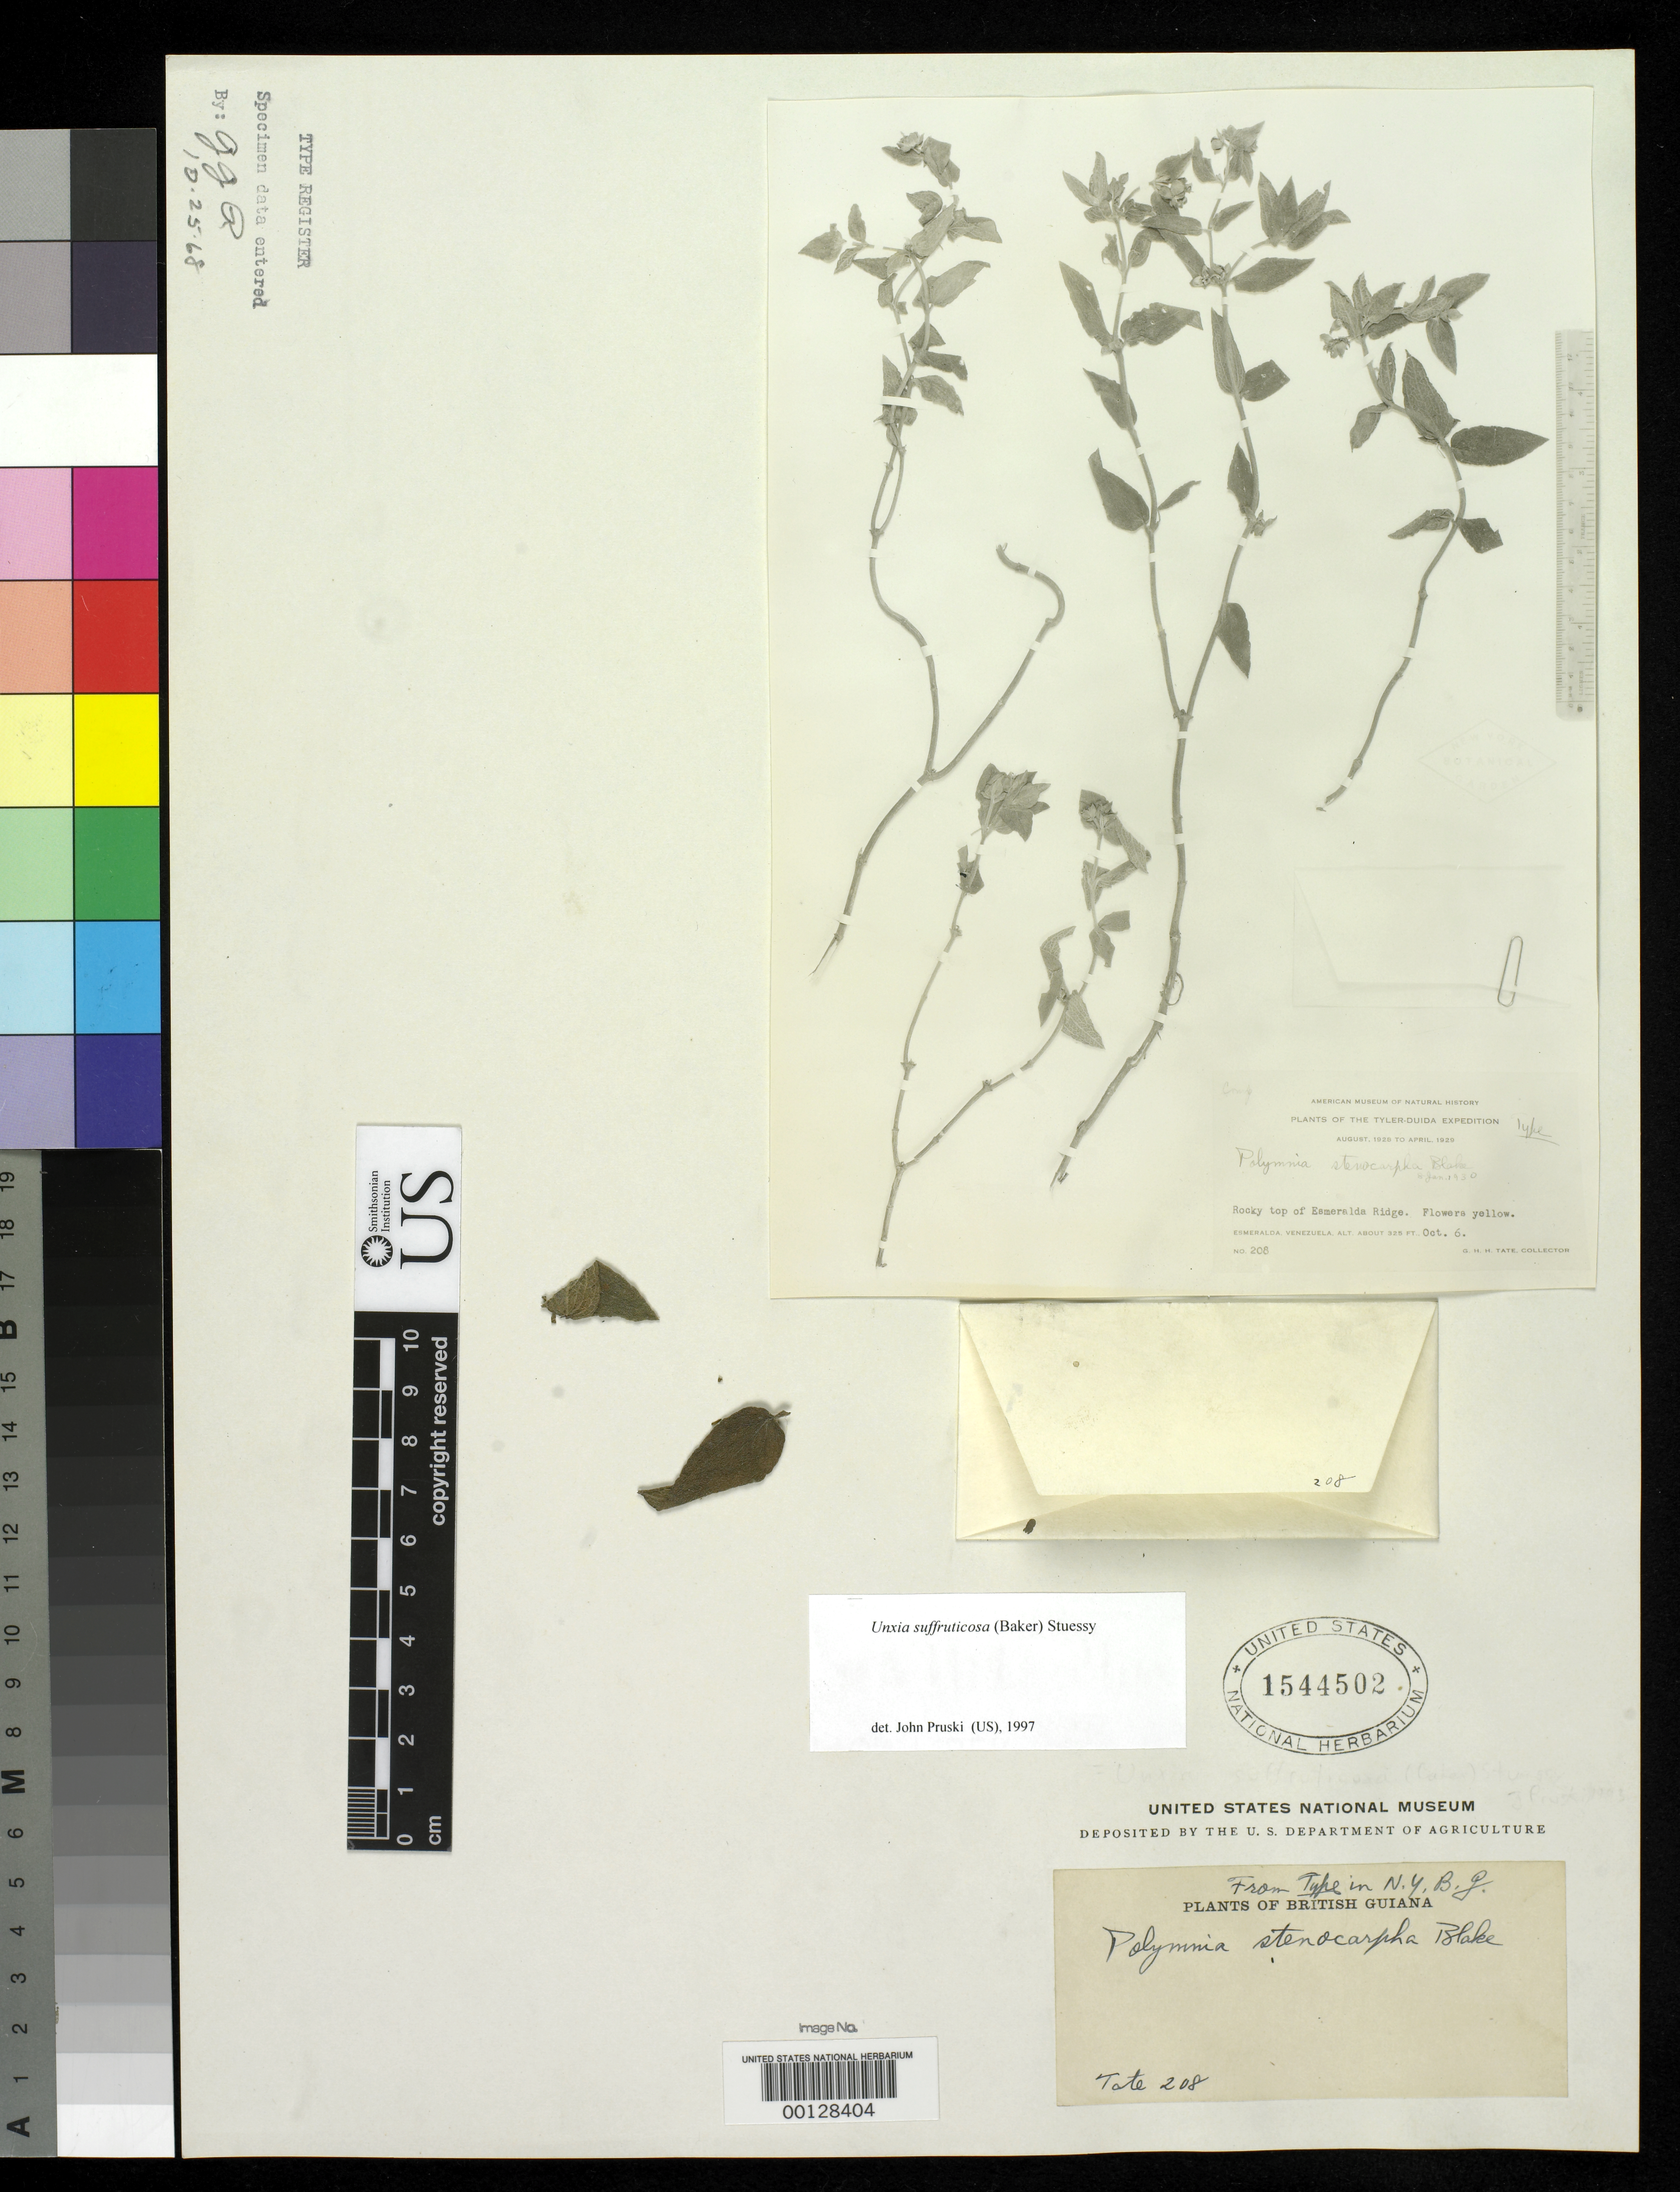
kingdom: Plantae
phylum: Tracheophyta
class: Magnoliopsida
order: Asterales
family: Asteraceae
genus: Polymnia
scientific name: Polymnia stenocarpha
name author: S.F. Blake in Gleason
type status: Type Fragment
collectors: G. H. H.Tate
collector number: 208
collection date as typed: Aug 1928 to -- Apr 1928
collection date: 1928-04/1928-08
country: Venezuela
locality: Esmeralda Ridge.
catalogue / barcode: US 1544502